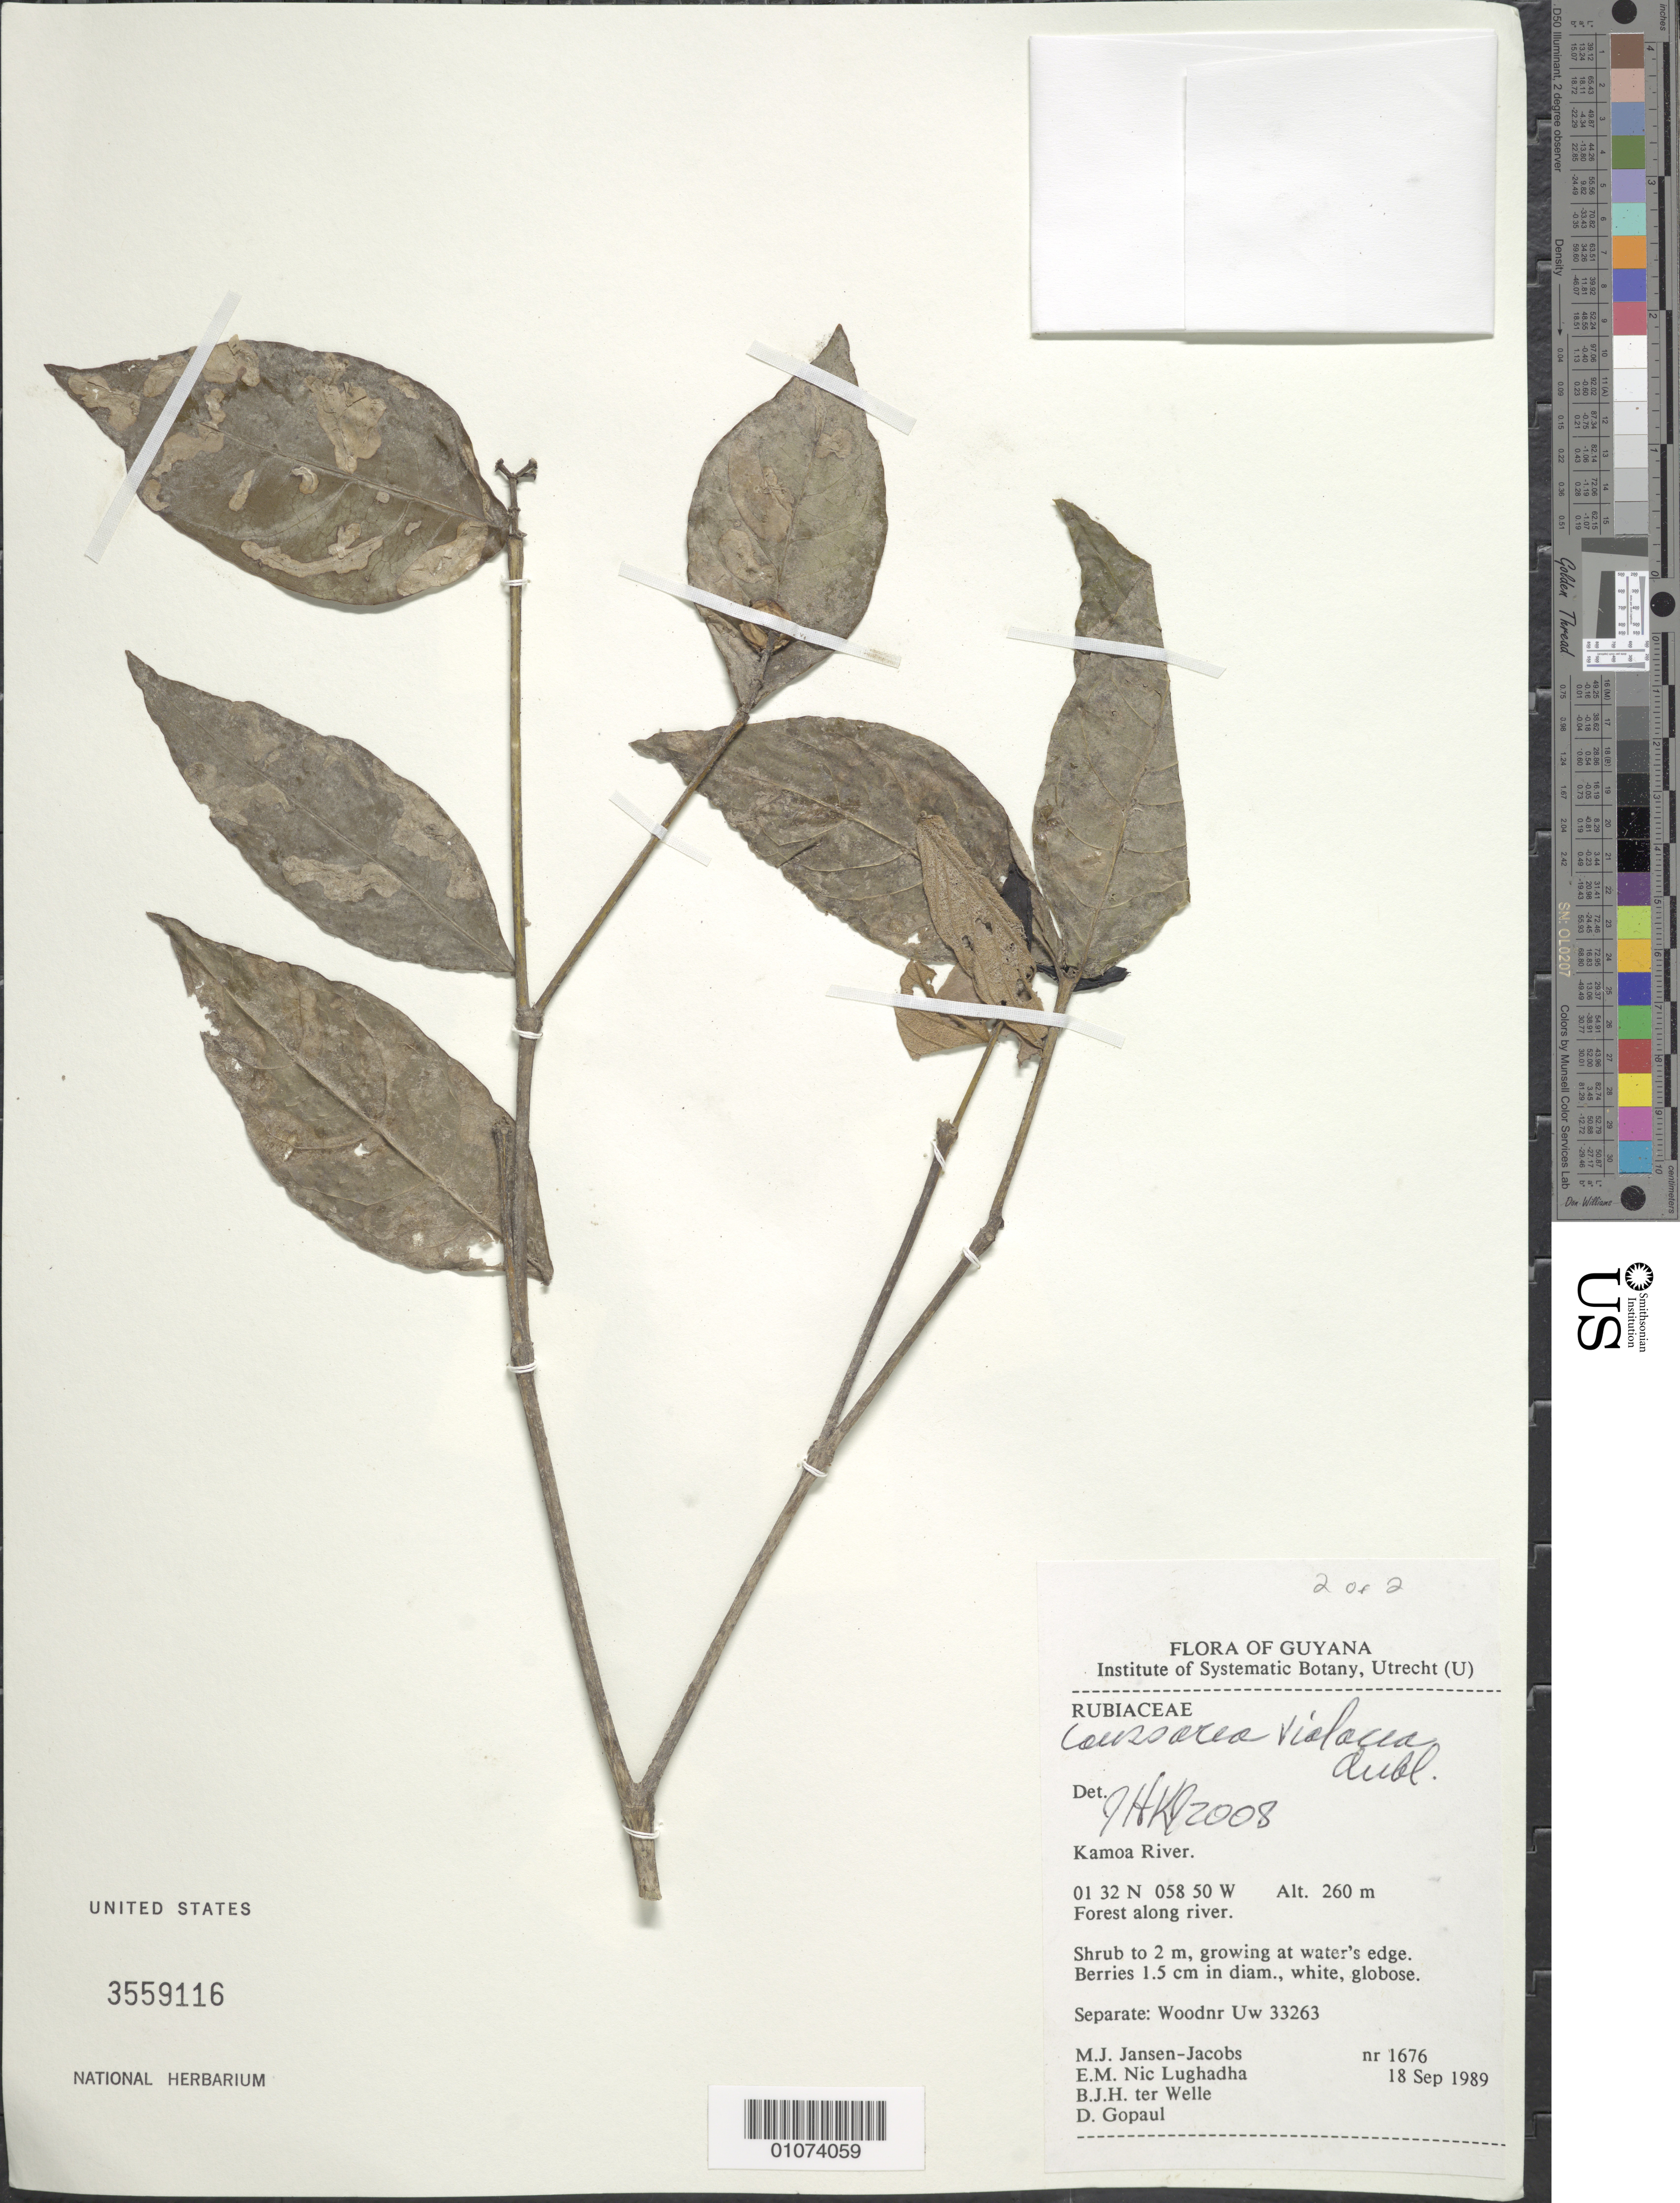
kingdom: Plantae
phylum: Tracheophyta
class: Magnoliopsida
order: Gentianales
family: Rubiaceae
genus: Coussarea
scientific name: Coussarea violacea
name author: Aubl.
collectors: M. J. Jansen-Jacobs, E. Nic Lughadha, B. Welle & D. Gopaul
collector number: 1676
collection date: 1989-09-18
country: Guyana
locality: Kamoa River.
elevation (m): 260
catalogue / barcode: US 3559116